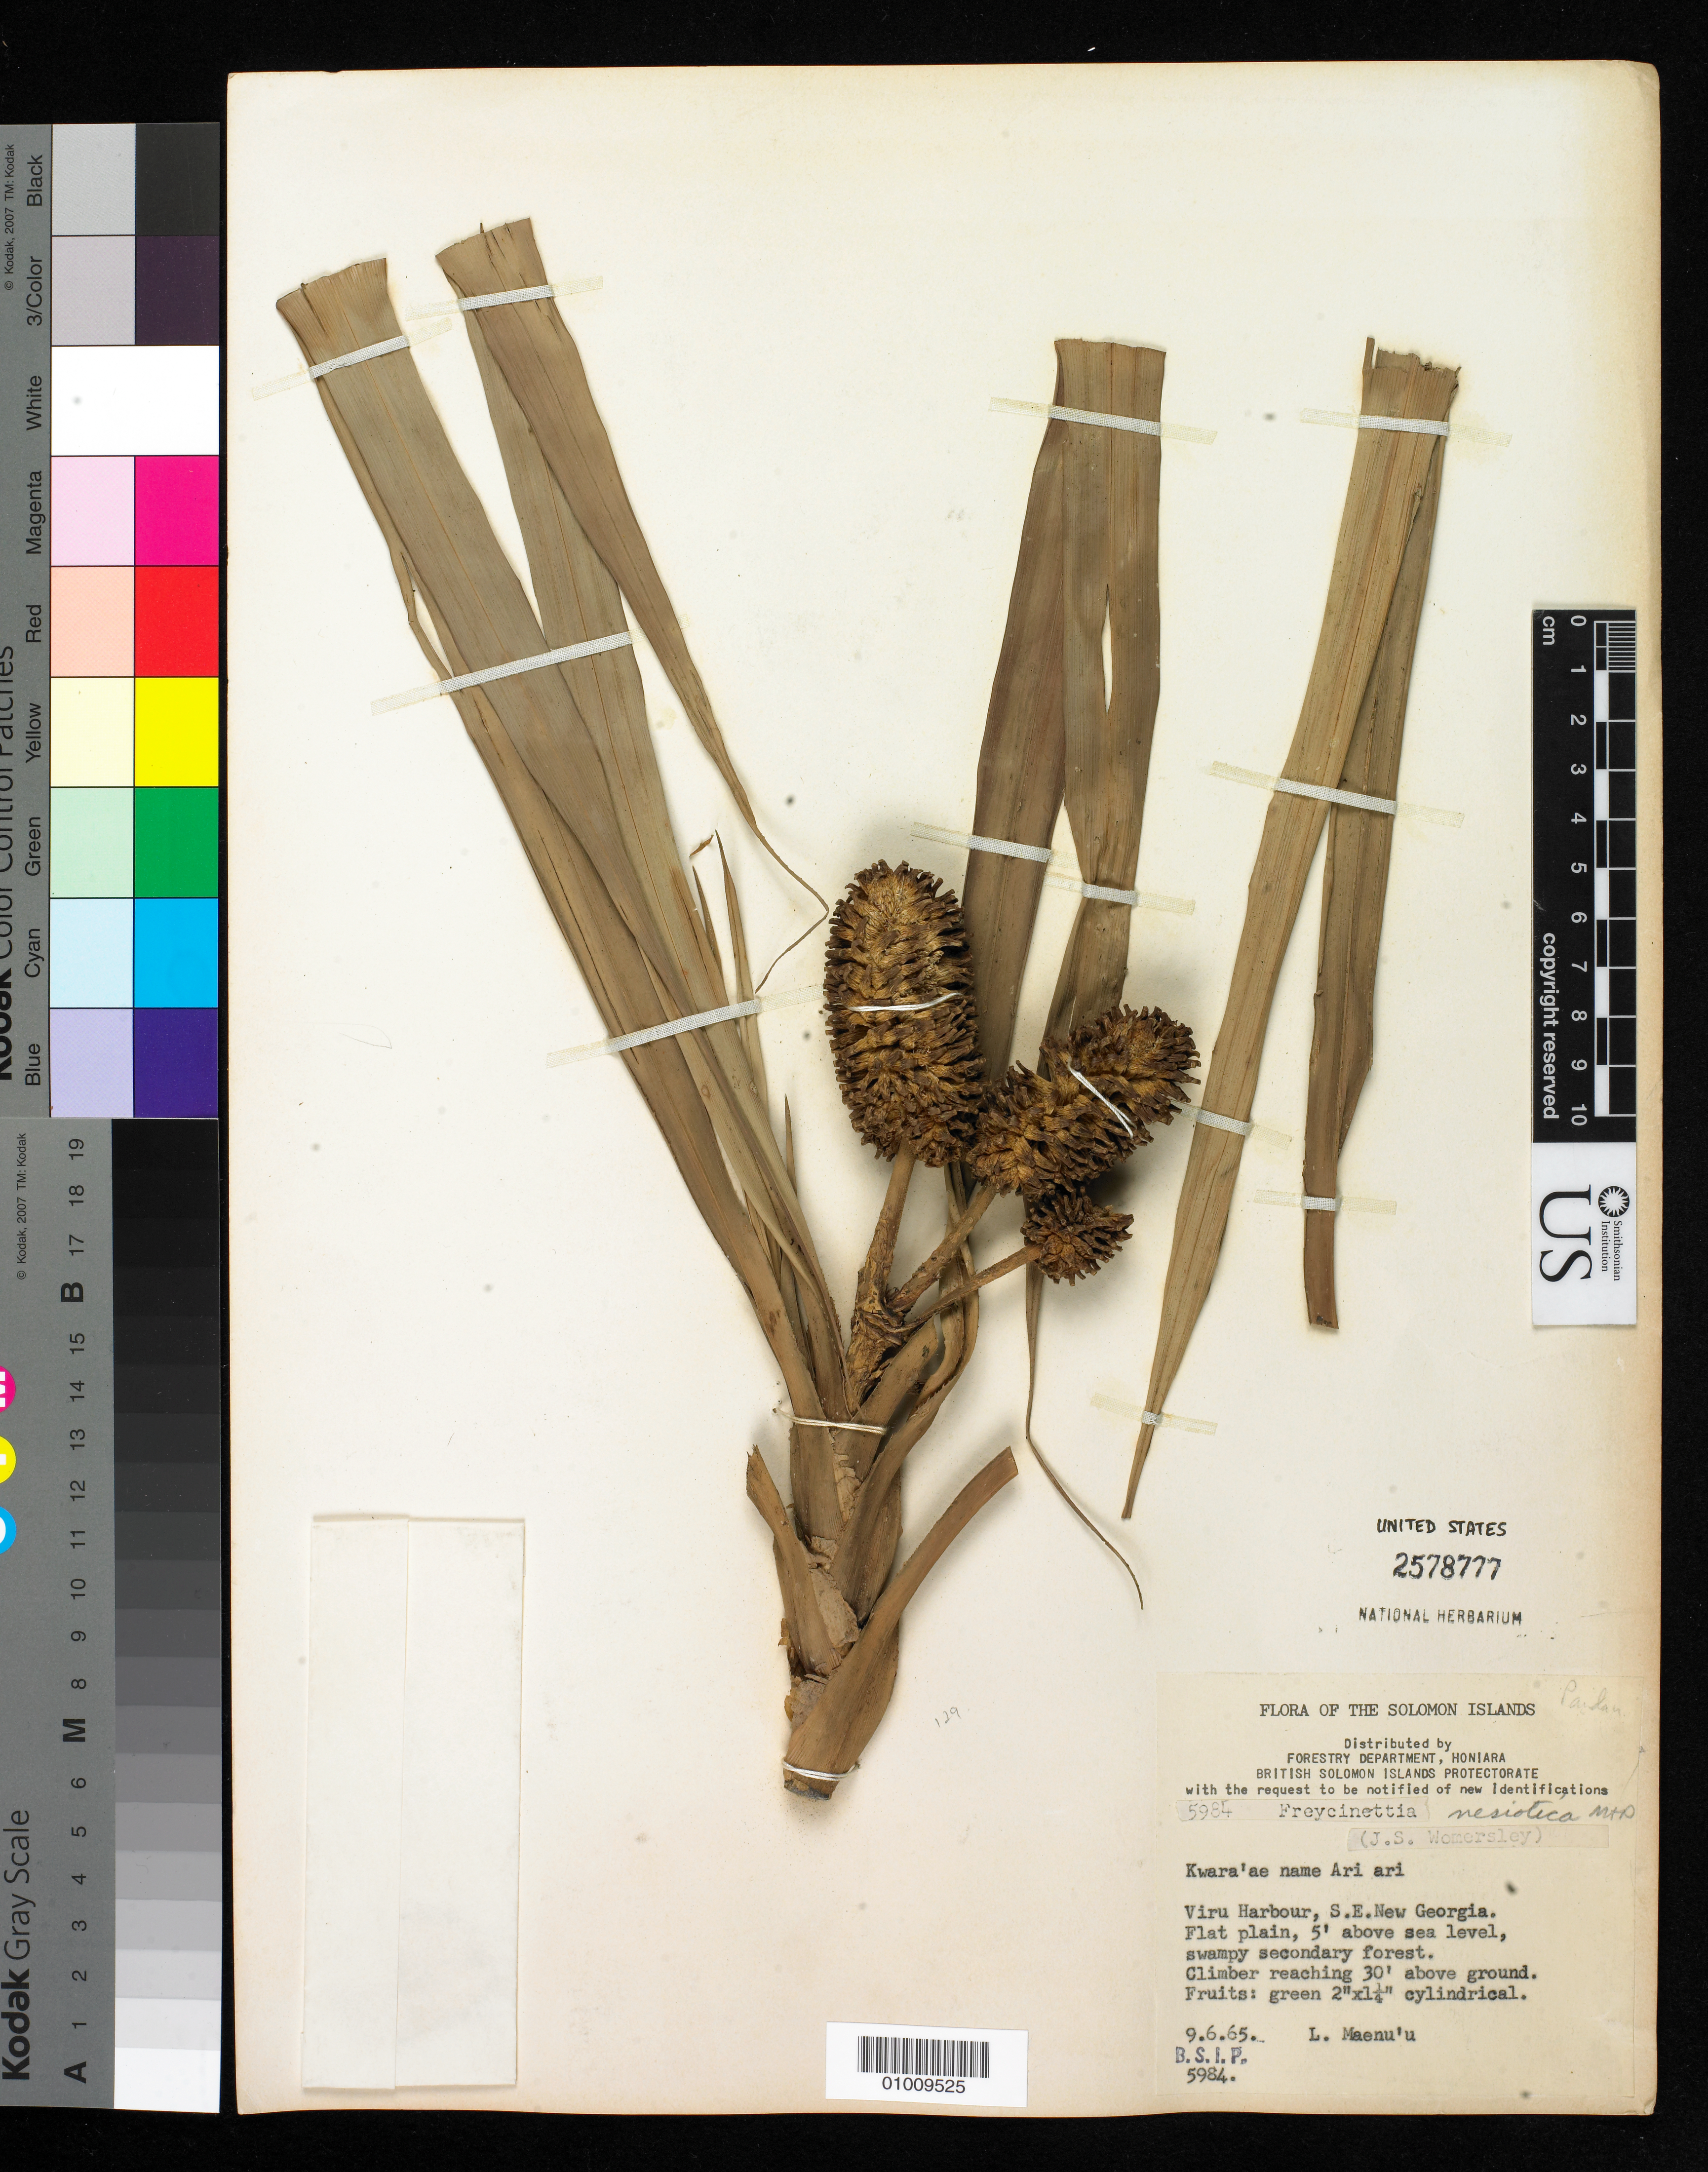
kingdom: Plantae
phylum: Tracheophyta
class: Liliopsida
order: Pandanales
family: Pandanaceae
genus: Freycinetia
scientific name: Freycinetia nesiotica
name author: Merr. & L.M. Perry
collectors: L. Maenu'u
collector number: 5984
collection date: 1965-06-09 or 1965-09-06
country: Solomon Islands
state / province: Western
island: New Georgia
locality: Viru Harbor, SE New Georgia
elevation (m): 2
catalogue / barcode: US 2578777